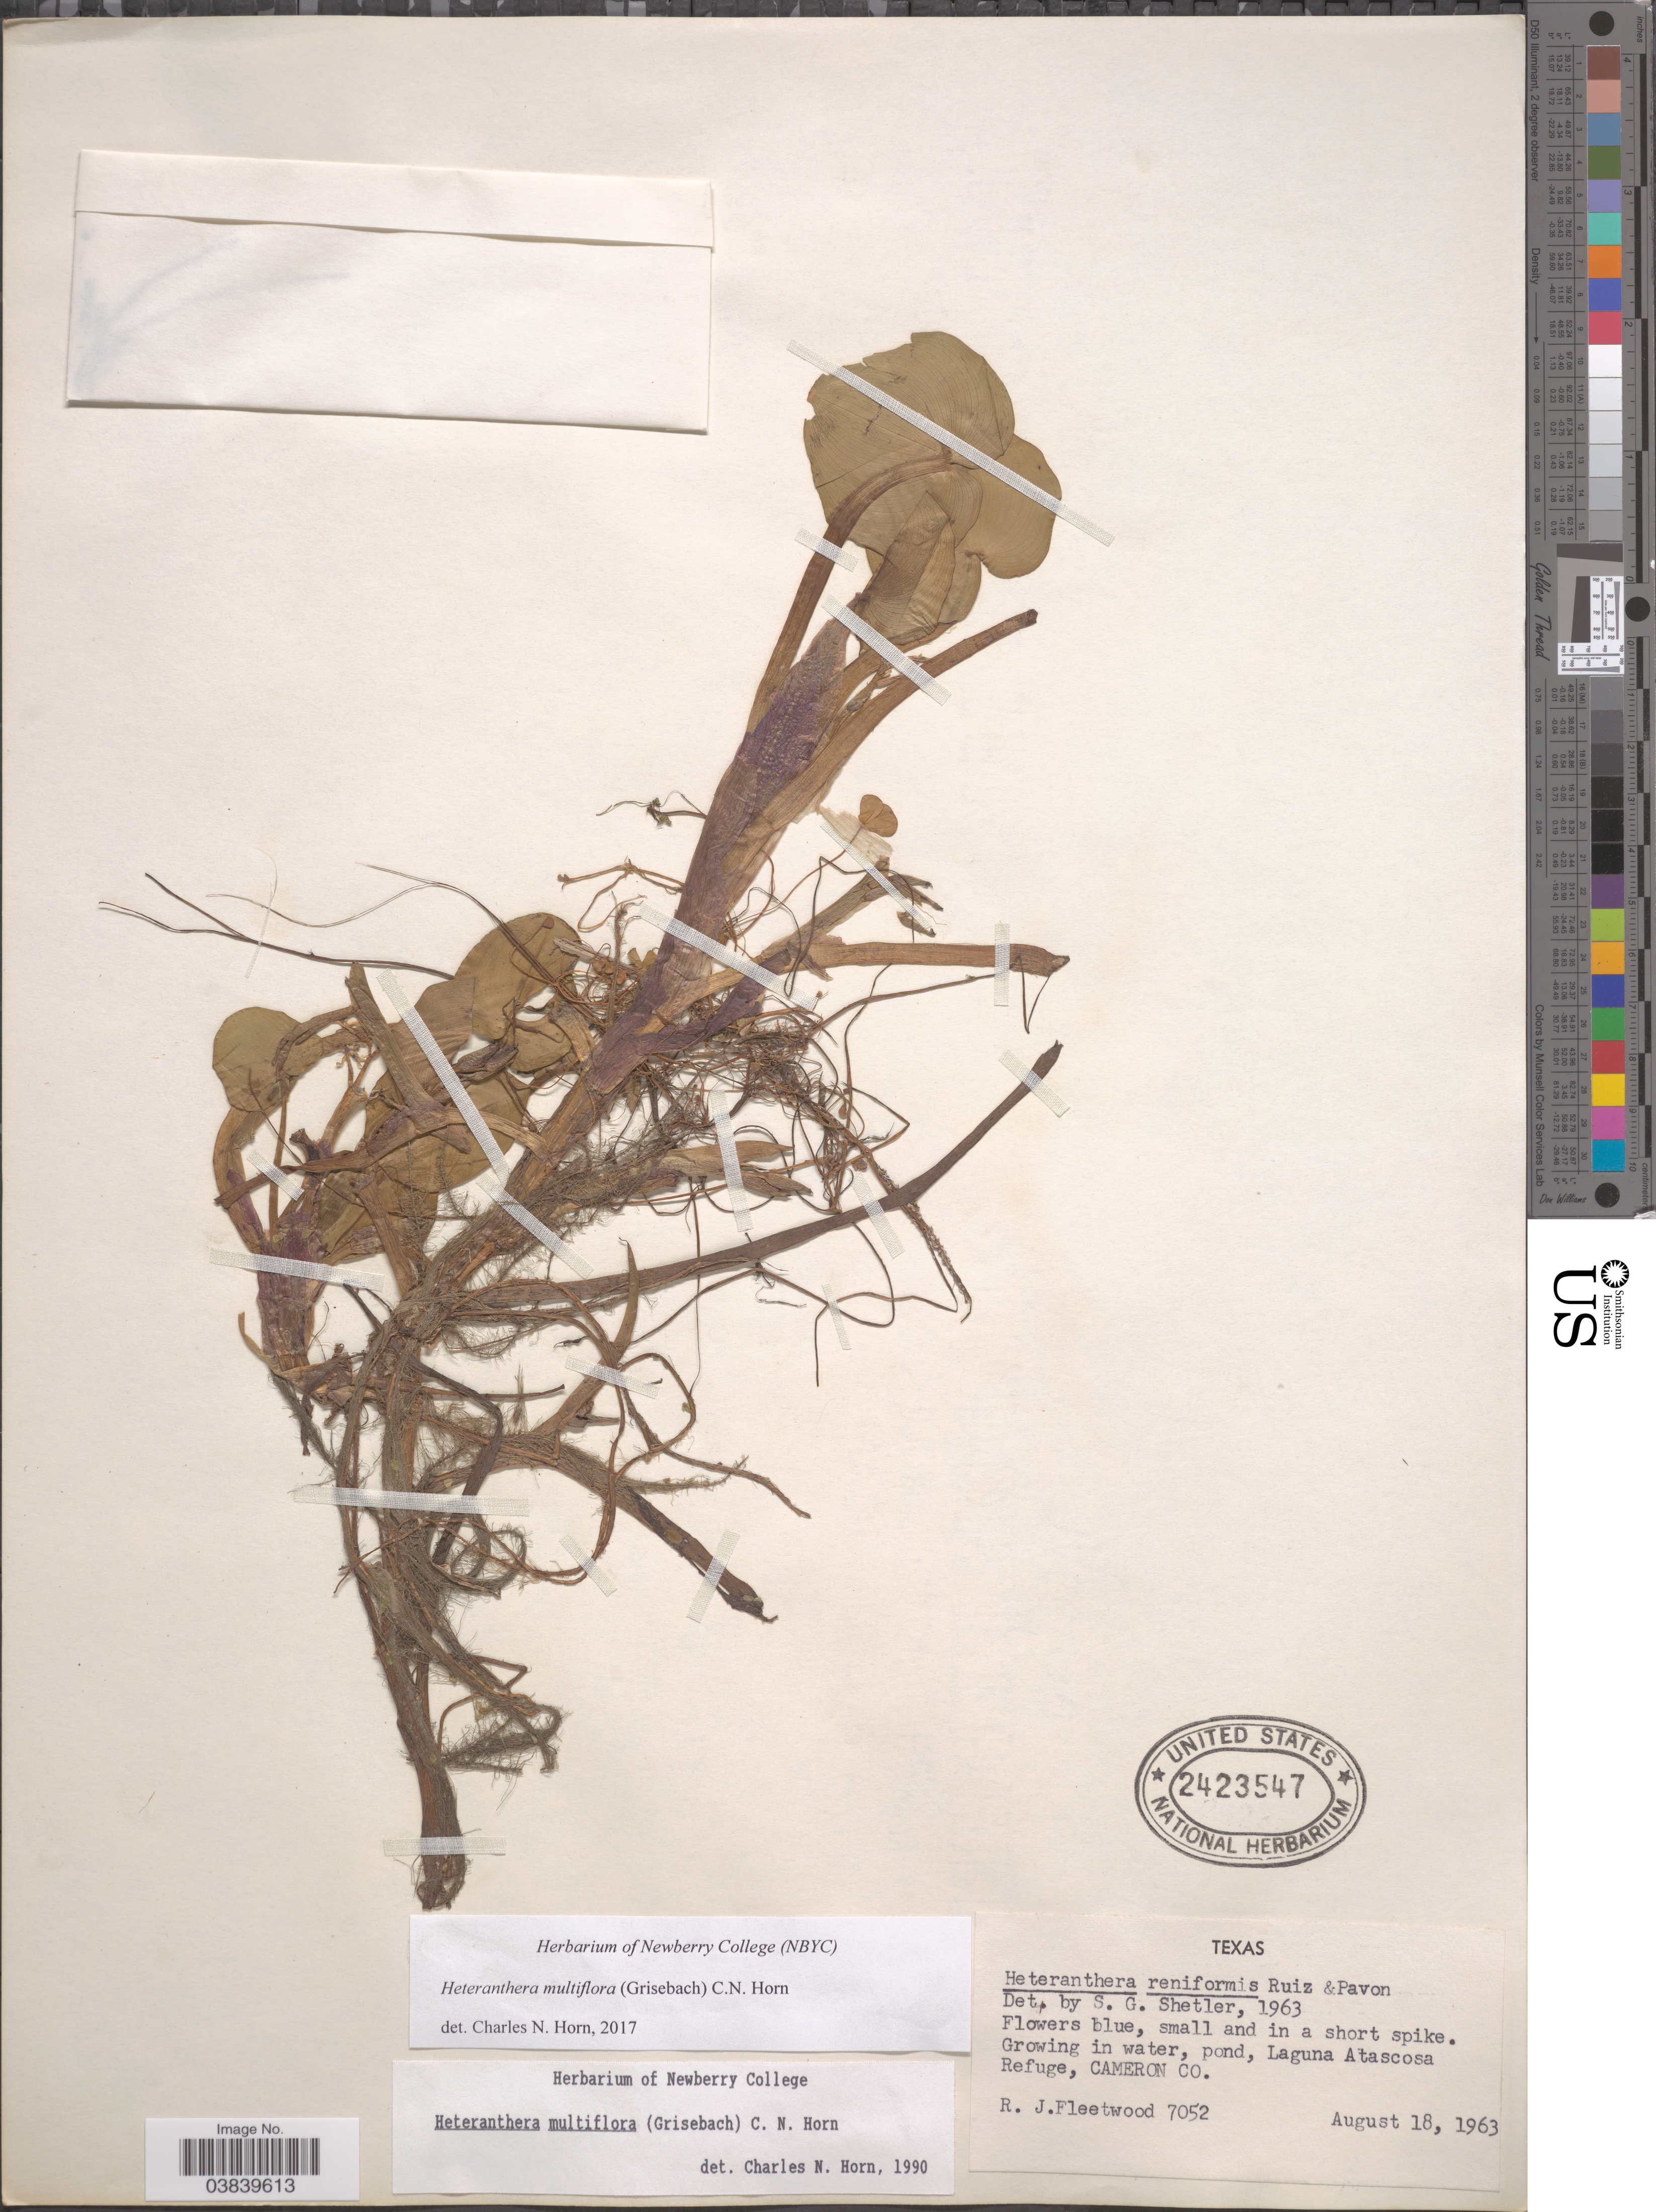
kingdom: Plantae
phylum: Tracheophyta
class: Liliopsida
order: Commelinales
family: Pontederiaceae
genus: Heteranthera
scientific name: Heteranthera multiflora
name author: (Griseb.) C.N. Horn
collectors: R. J. Fleetwood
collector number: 7052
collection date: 1963-08-18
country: United States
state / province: Texas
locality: Laguna Atascosa Refuge, Cameron Co.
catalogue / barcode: US 2423547